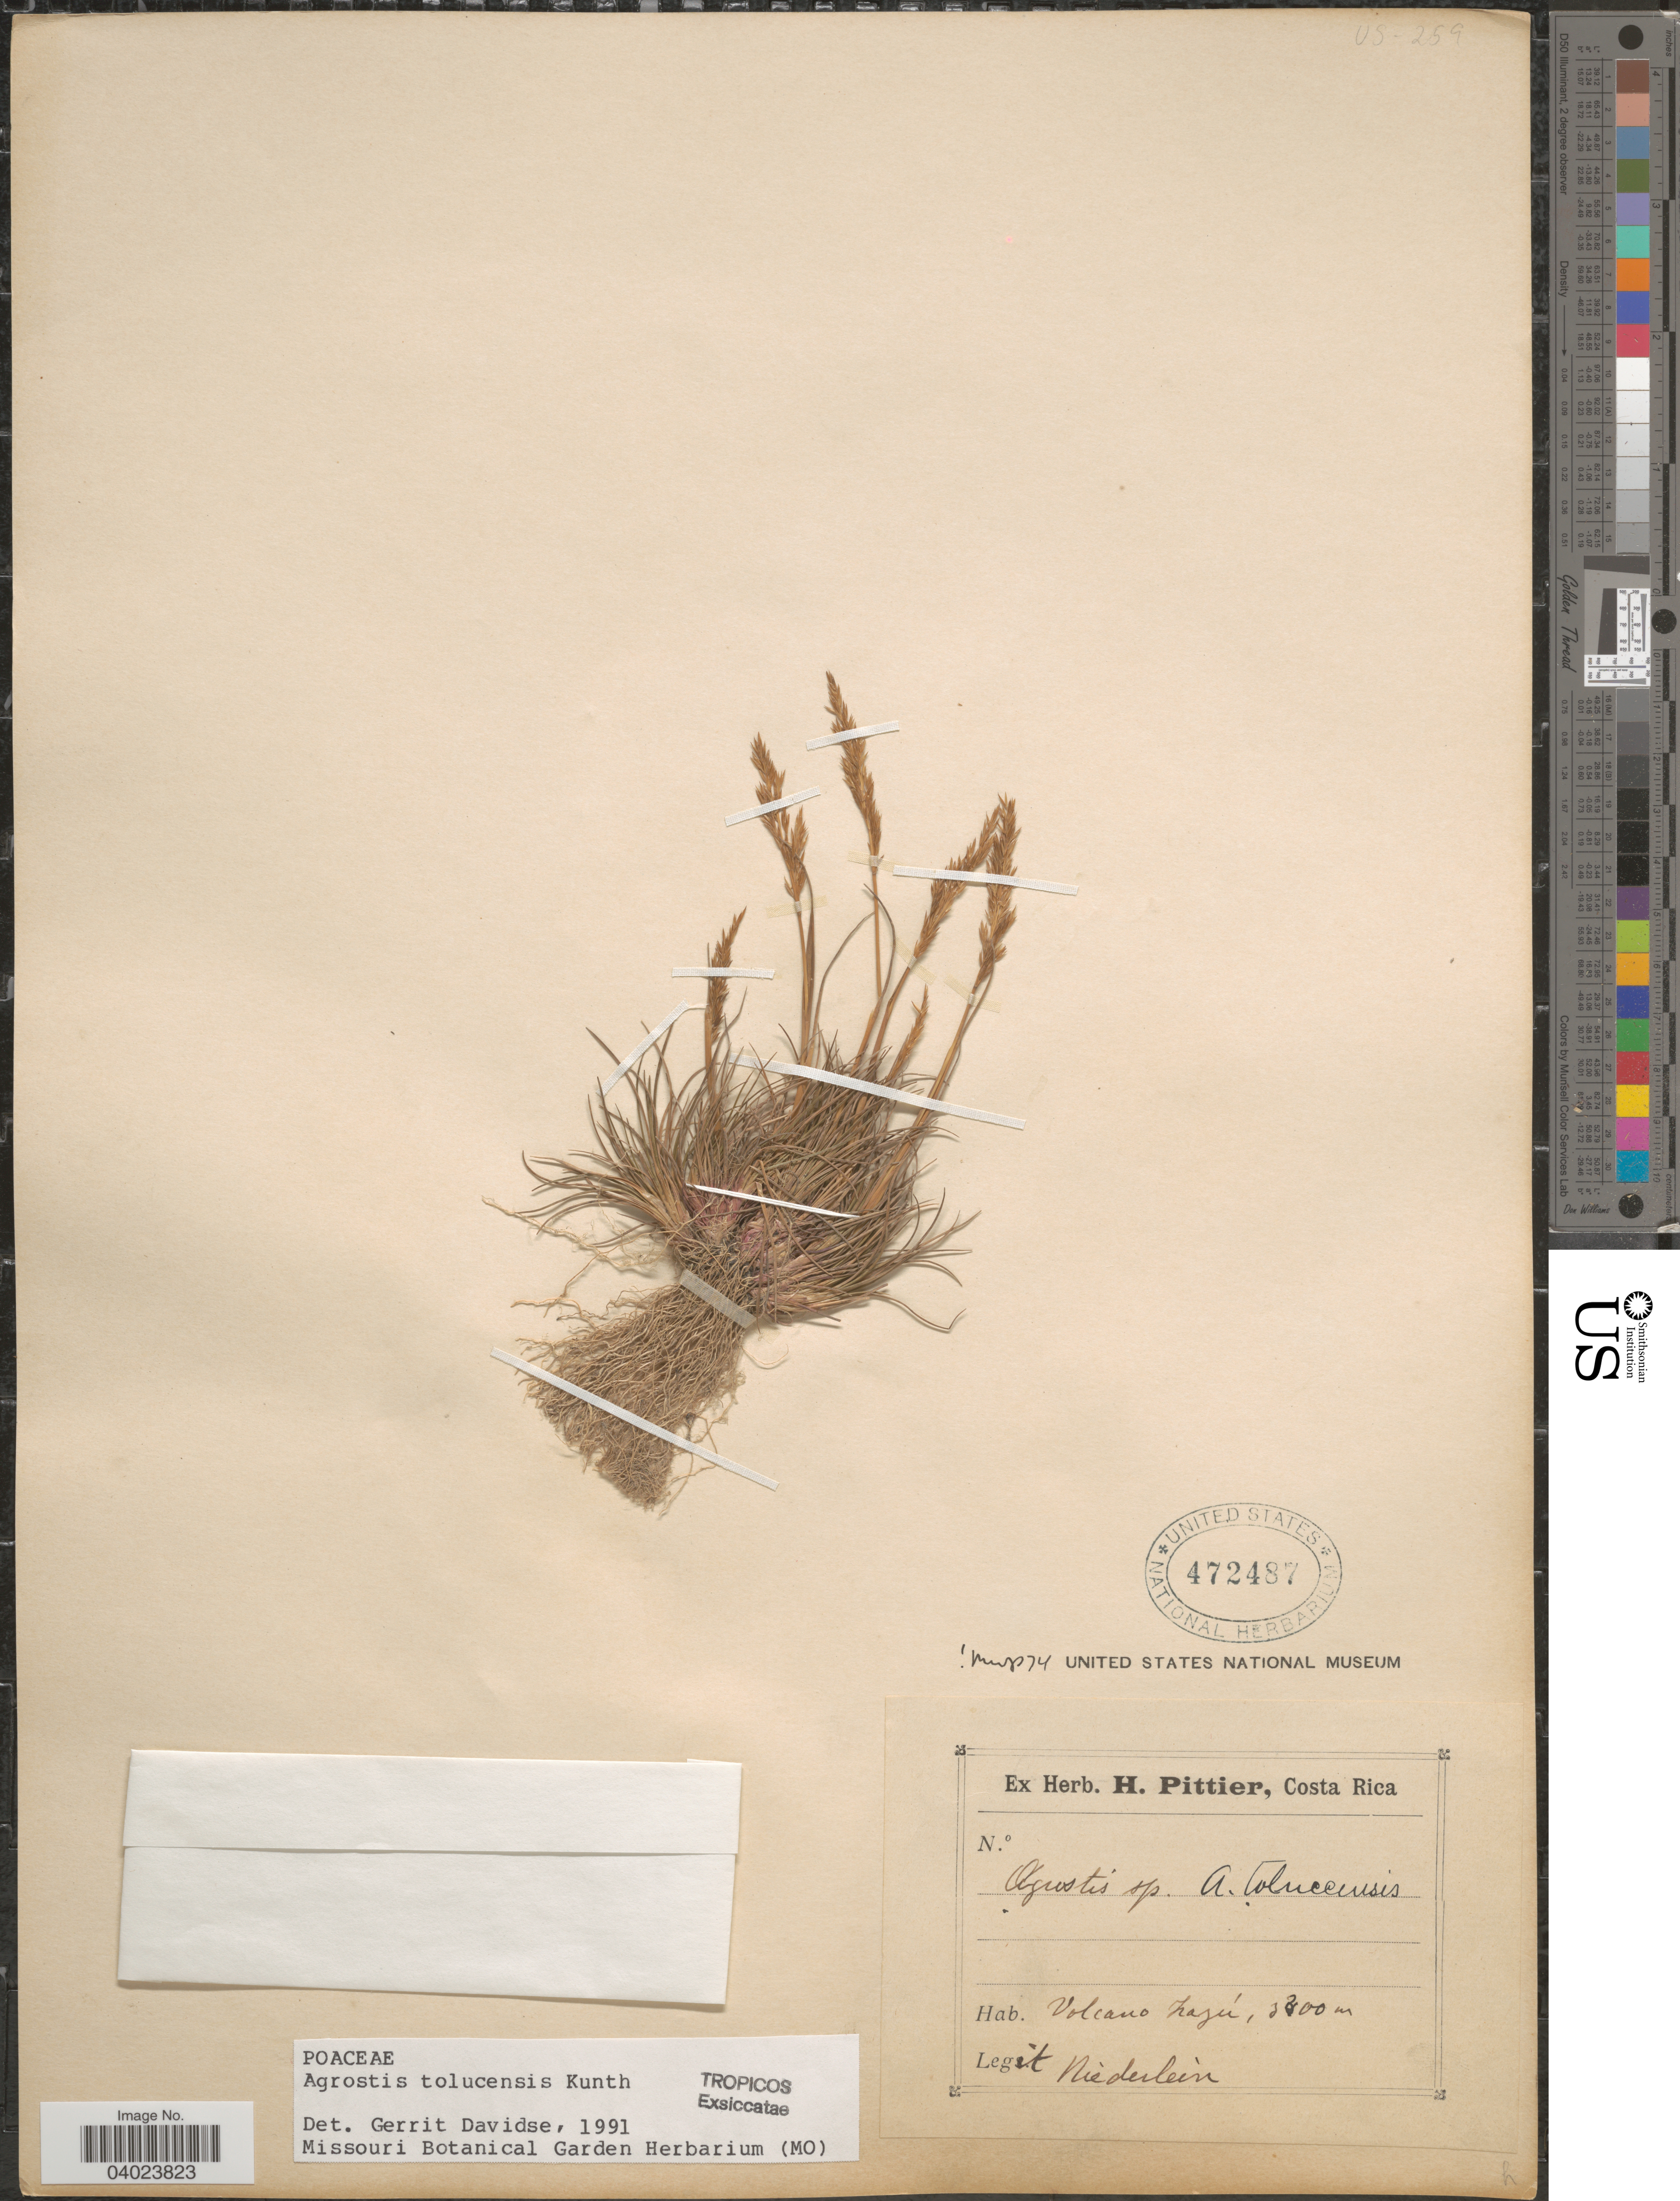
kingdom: Plantae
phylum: Tracheophyta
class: Liliopsida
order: Poales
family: Poaceae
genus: Agrostis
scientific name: Agrostis tolucensis Kunth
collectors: Niederlein, --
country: Costa Rica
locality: Volcano Irazú.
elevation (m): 3400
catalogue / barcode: US 472487